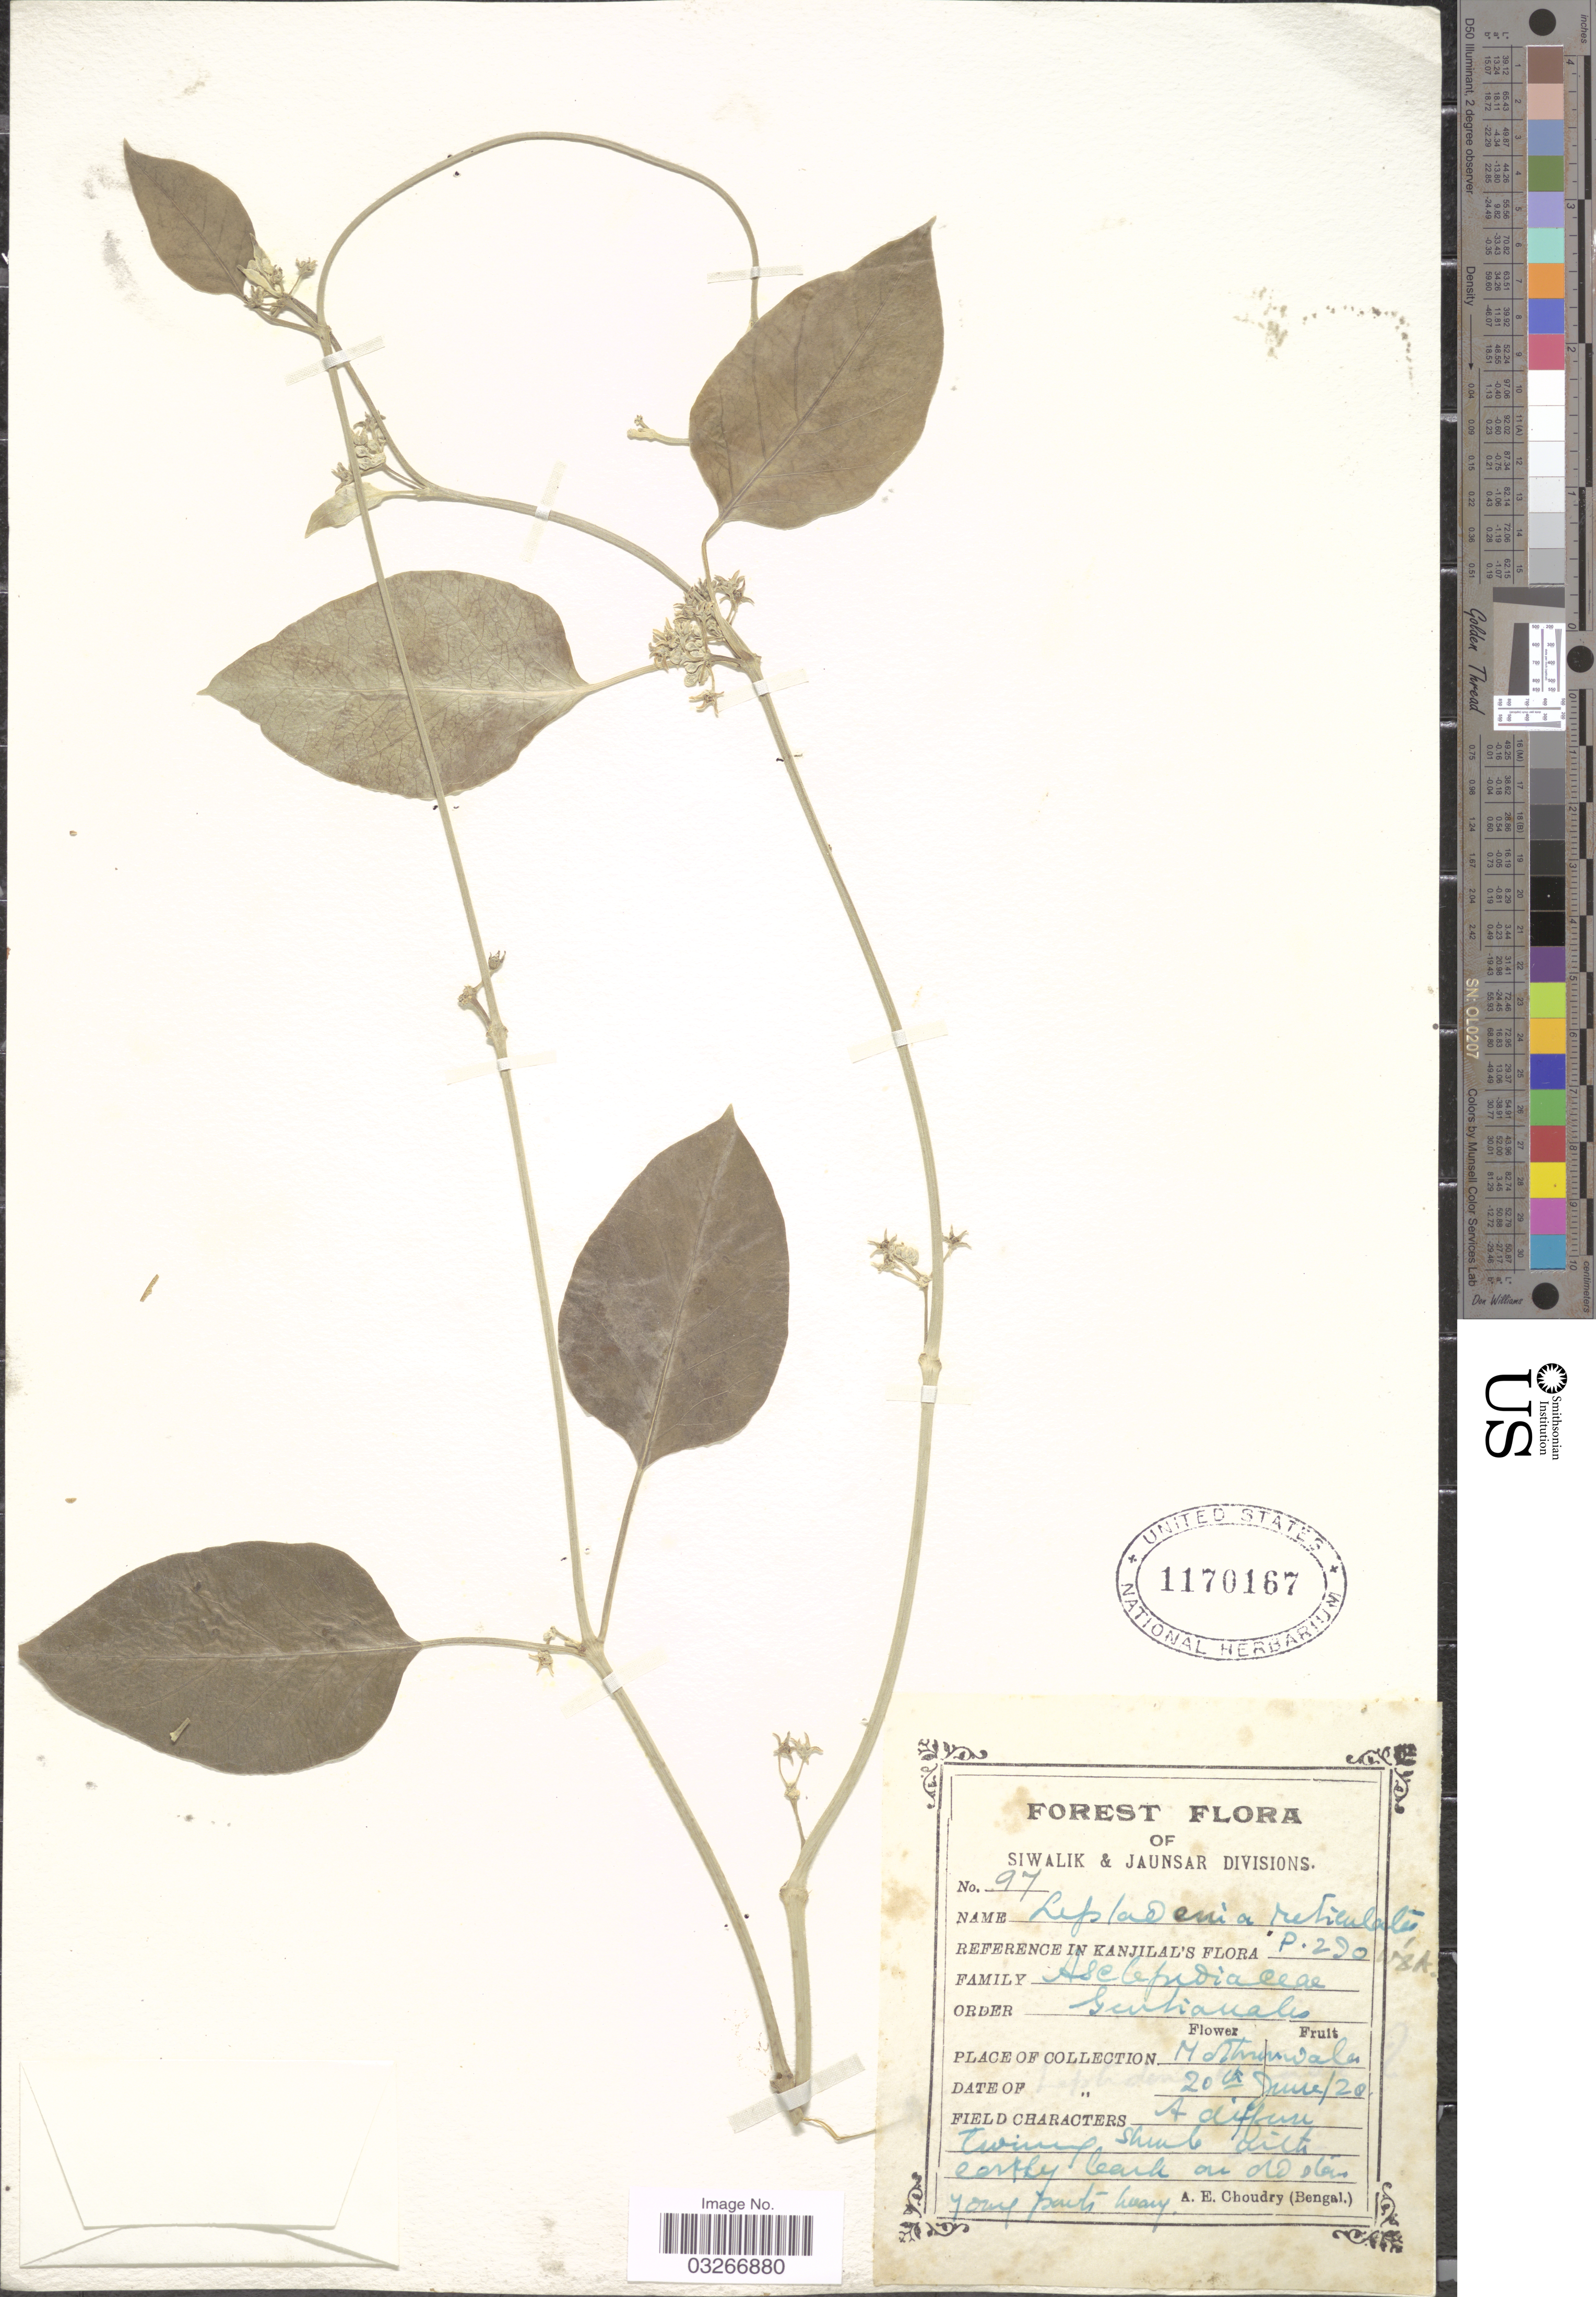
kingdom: Plantae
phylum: Tracheophyta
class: Magnoliopsida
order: Gentianales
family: Apocynaceae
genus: Leptadenia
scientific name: Leptadenia reticulata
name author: (Retz.) Wight & Arn.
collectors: A. Choudry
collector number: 97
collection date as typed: Transcribed d/m/y: 20/6/28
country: India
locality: Mothrowala.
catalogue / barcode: US 1170167